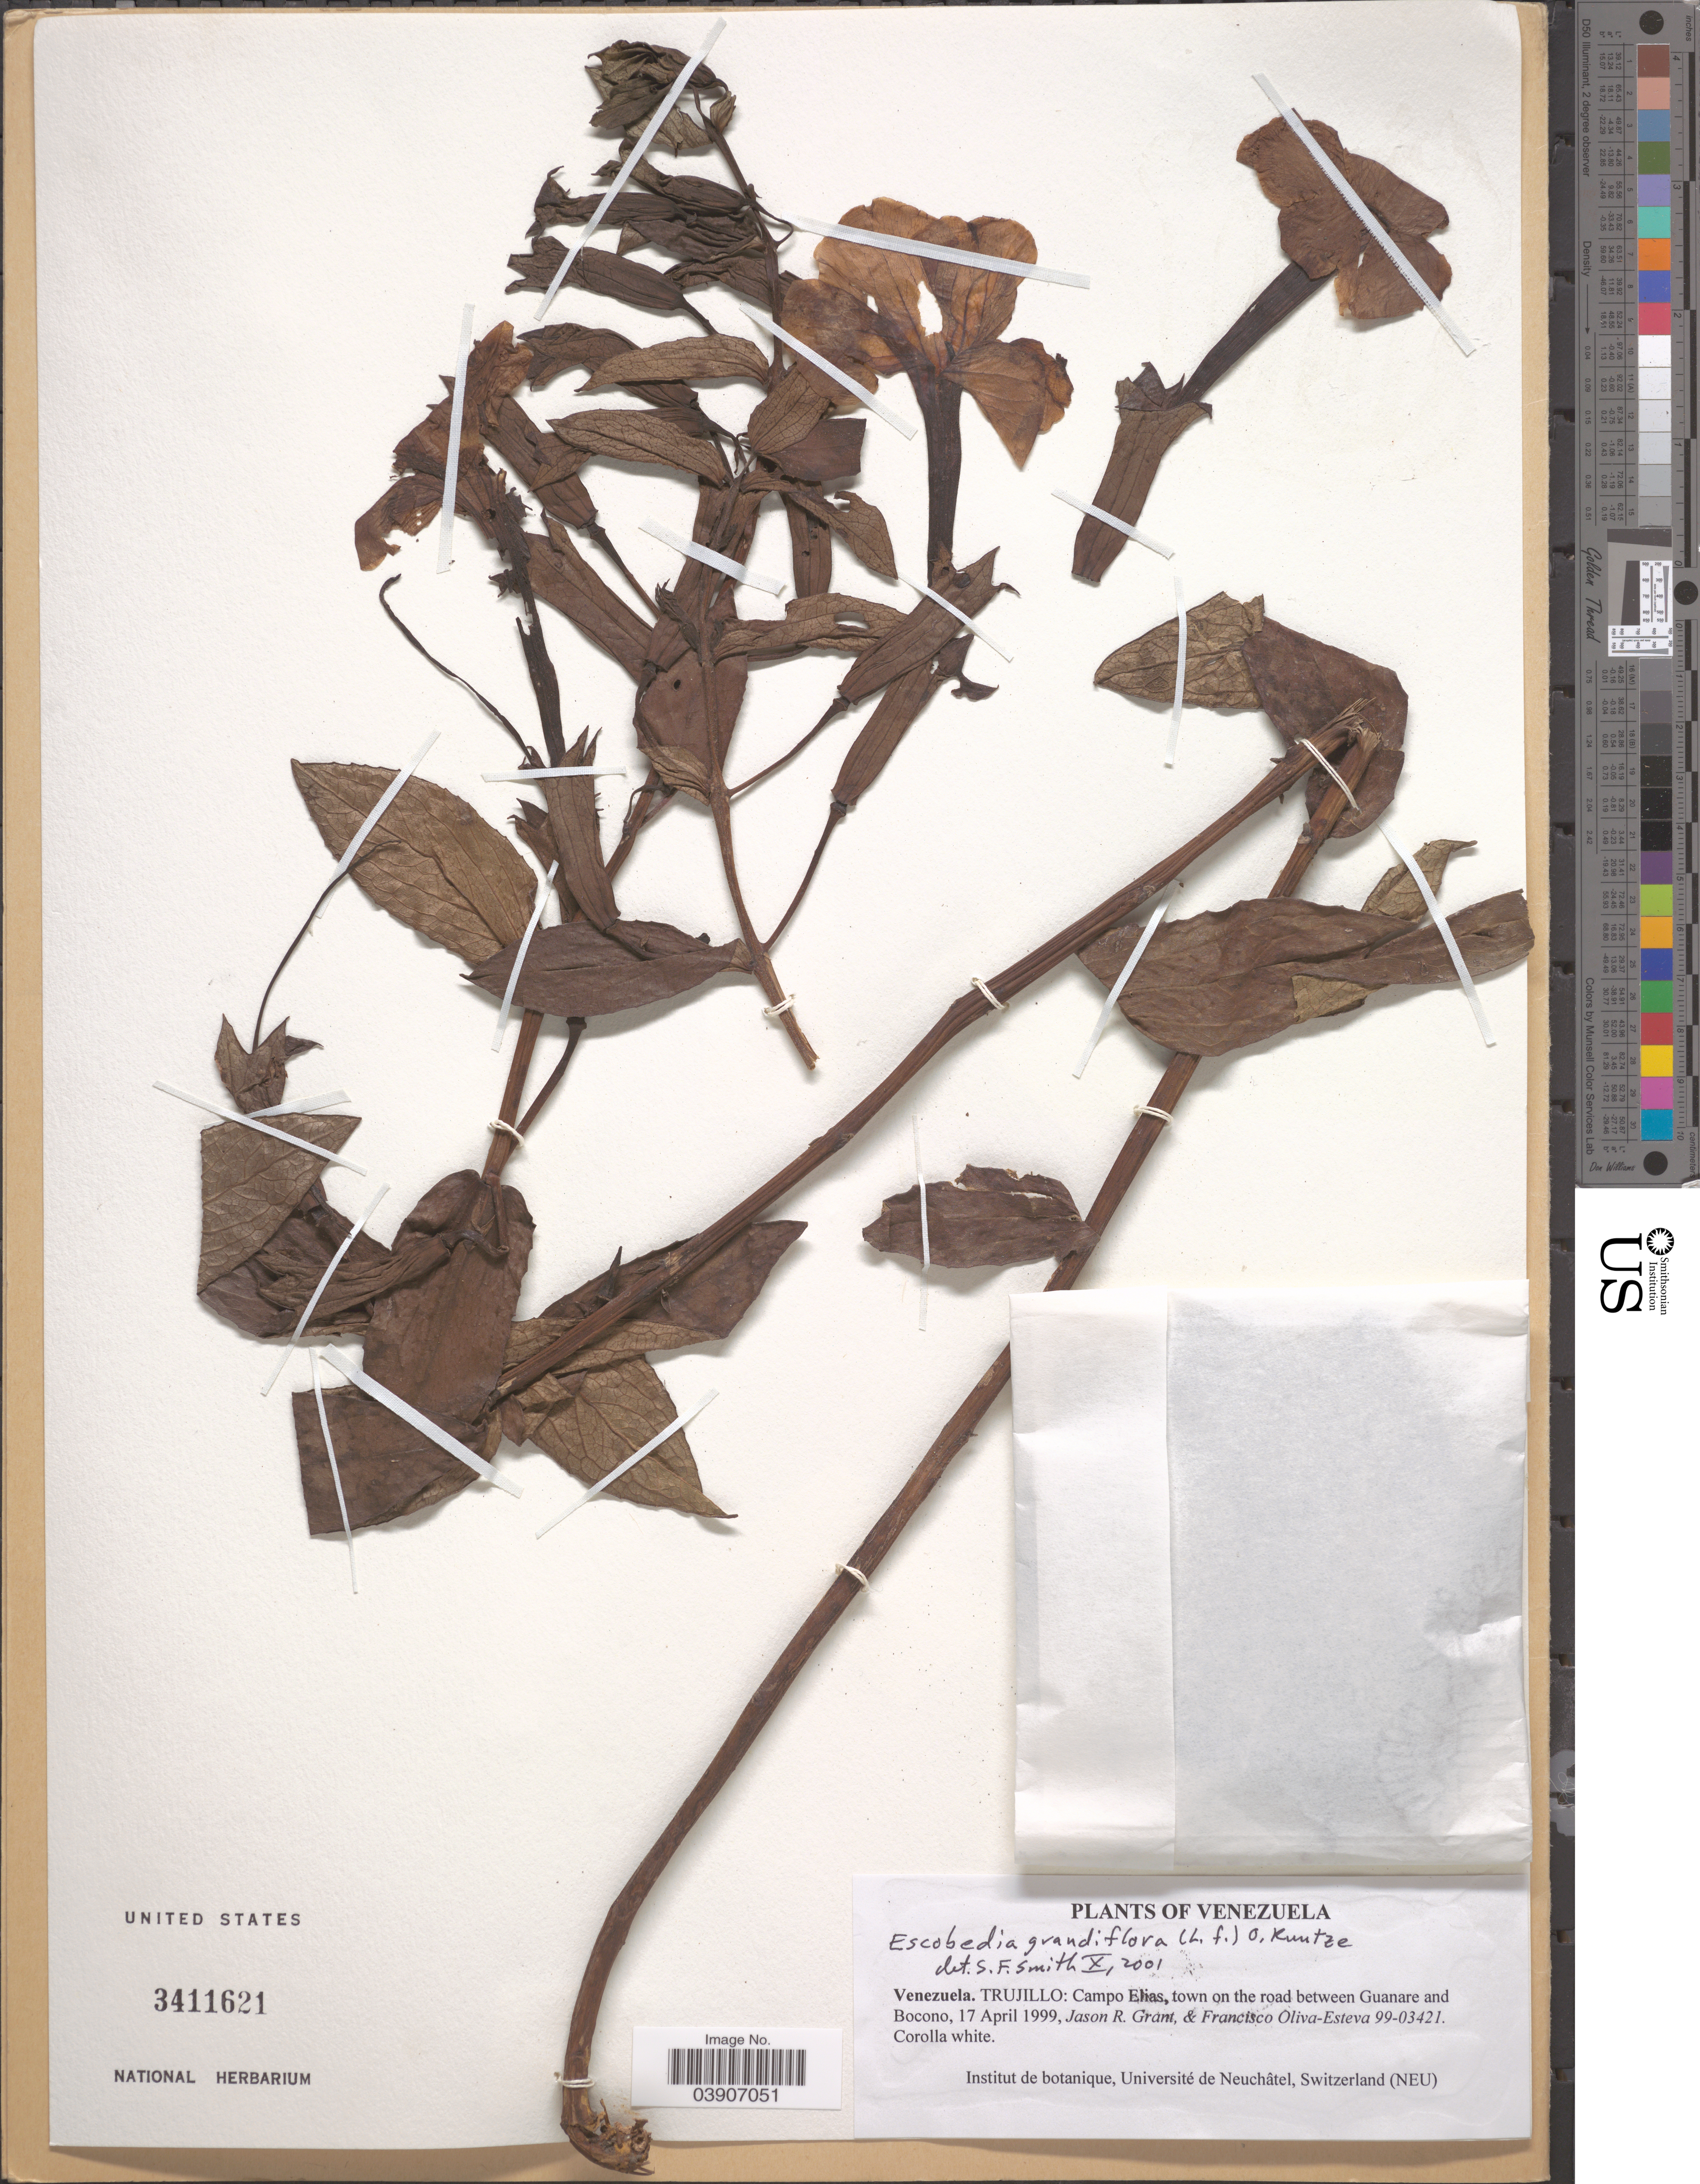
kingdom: Plantae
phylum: Tracheophyta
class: Magnoliopsida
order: Lamiales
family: Orobanchaceae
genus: Escobedia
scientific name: Escobedia grandiflora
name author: (L. f.) Kuntze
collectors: J. R. Grant & F. Oliva-Esteva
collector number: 99-03421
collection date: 1999-04-17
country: Venezuela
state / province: Trujillo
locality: Campo Elias, town on the road between Guanare and Bocono.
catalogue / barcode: US 3411621